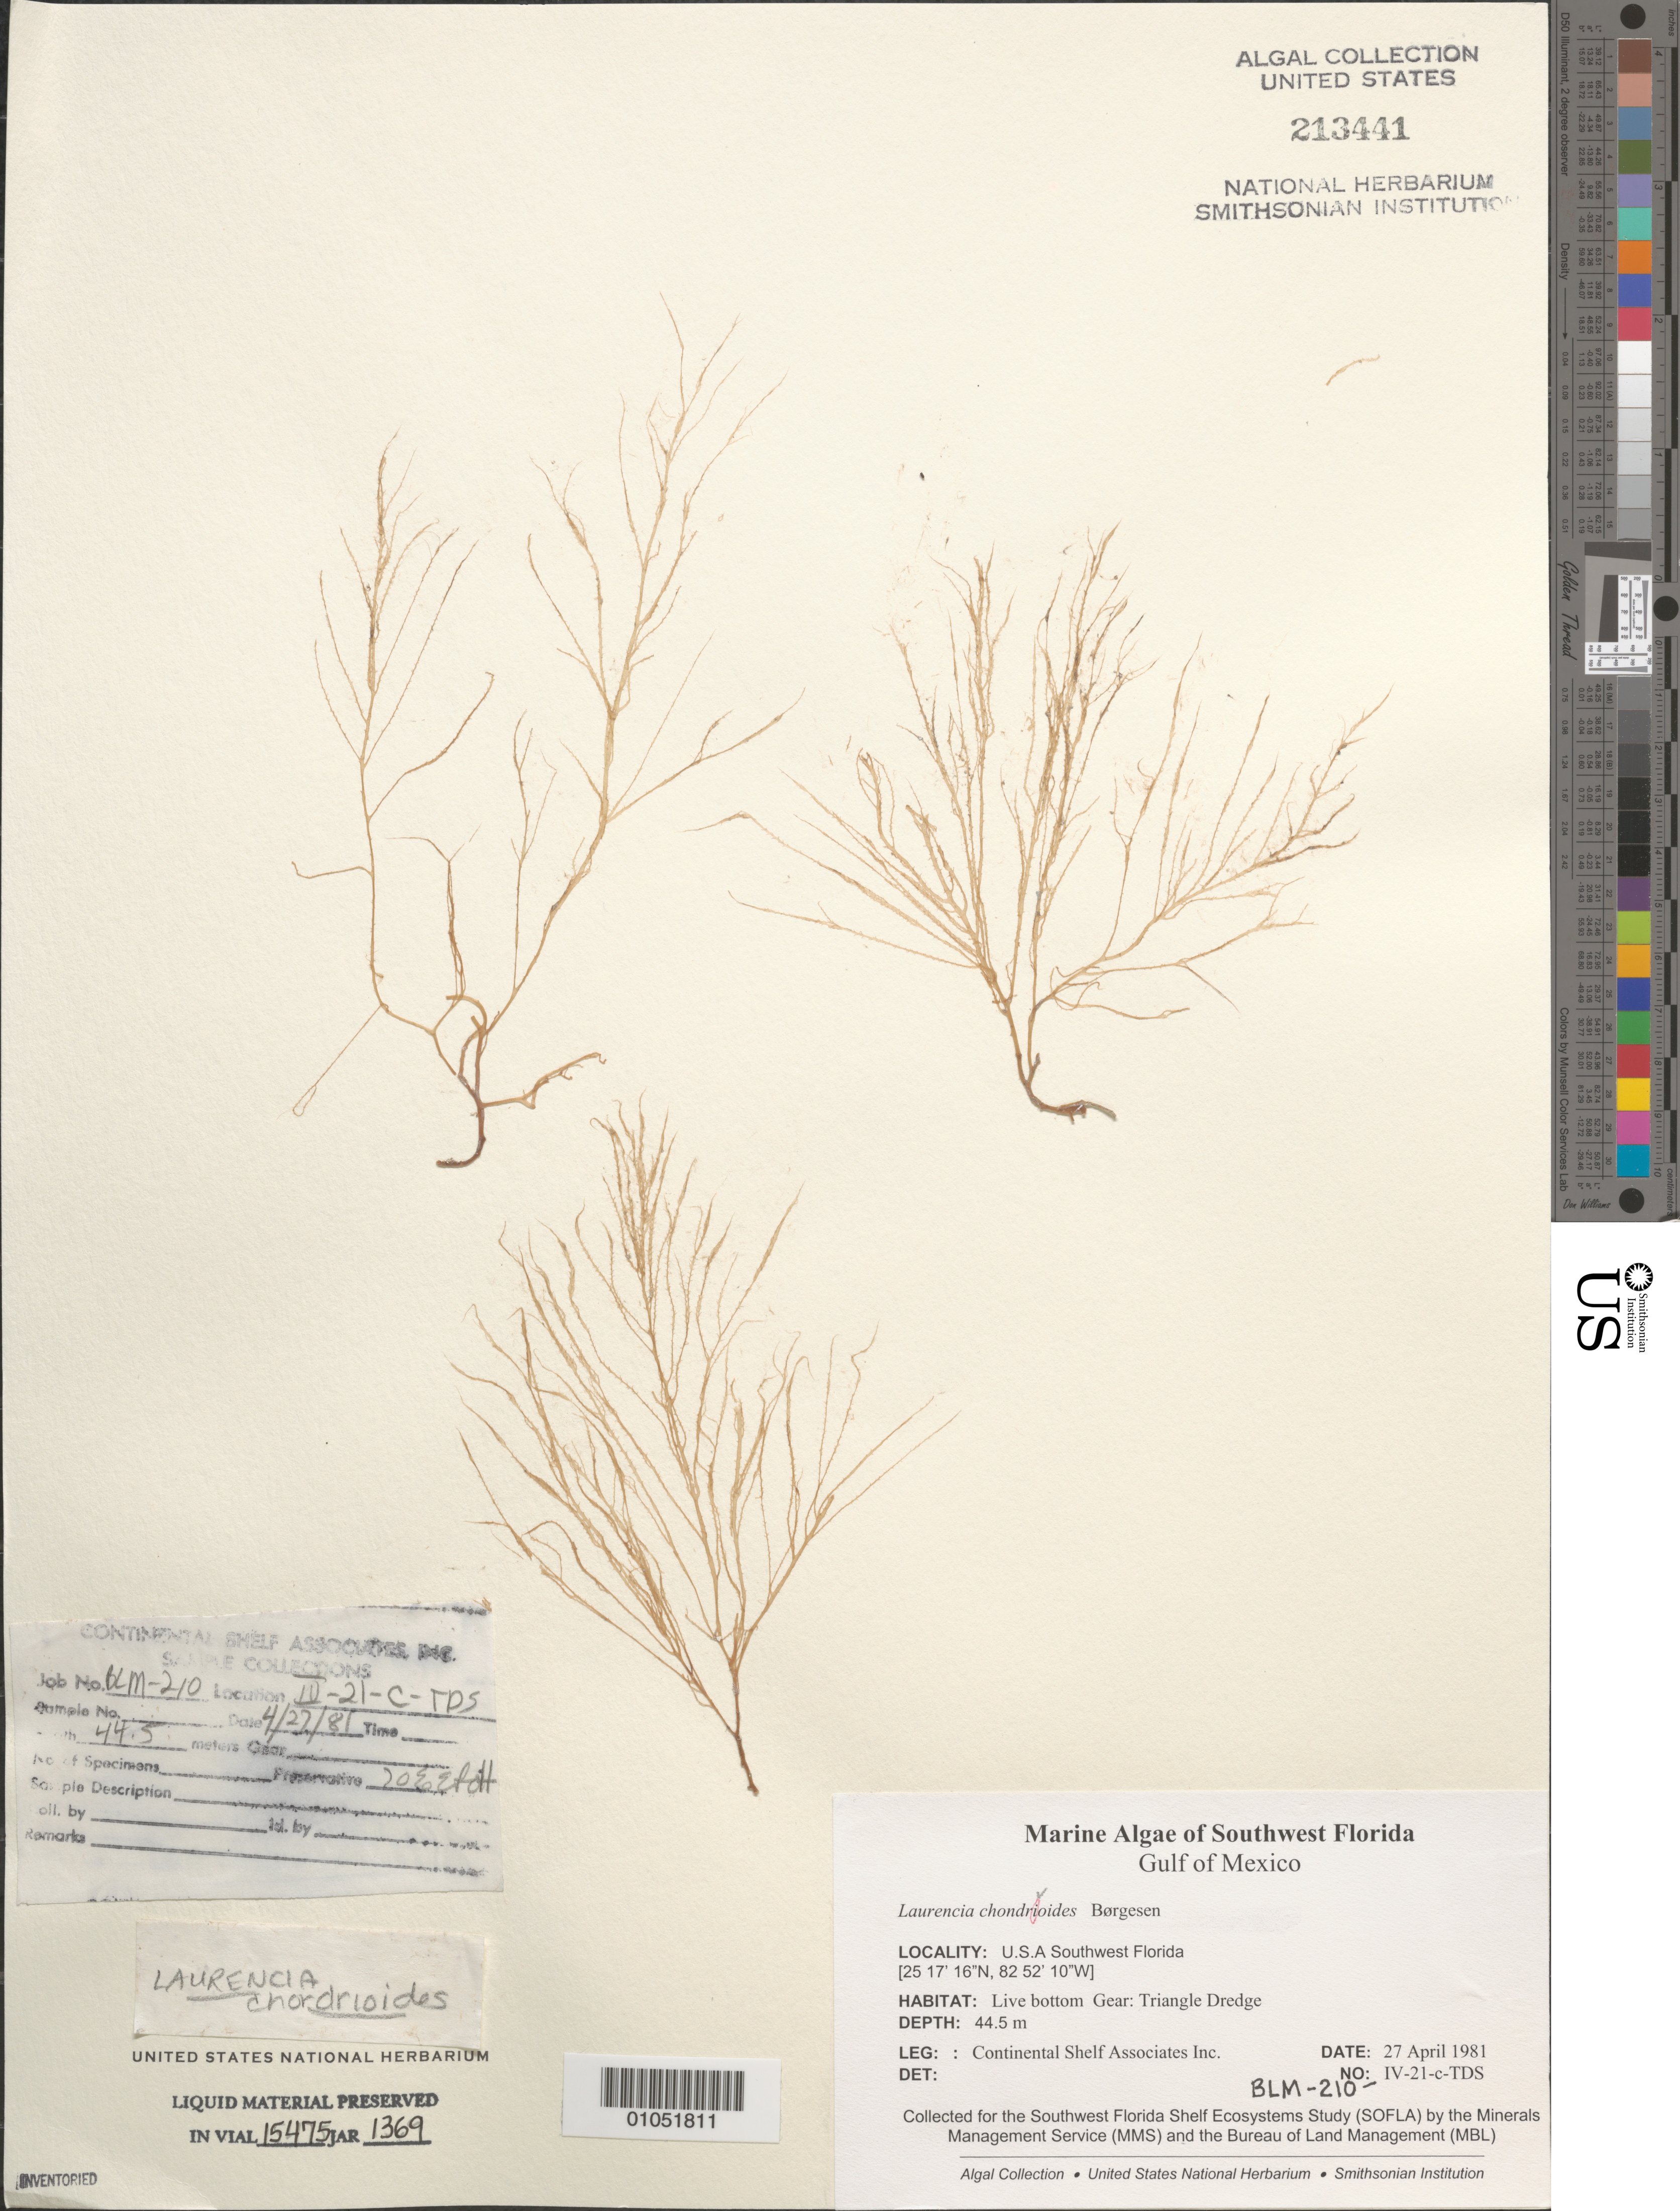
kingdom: Plantae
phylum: Rhodophyta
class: Florideophyceae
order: Ceramiales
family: Rhodomelaceae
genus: Laurencia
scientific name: Laurencia chondrioides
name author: Børgesen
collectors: Continental Shelf Associates for the MMS/BLM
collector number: BLM-210-IV-21-C-TDS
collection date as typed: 27 Apr 1981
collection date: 1981-04-27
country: United States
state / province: Florida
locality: Gulf of Mexico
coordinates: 25 17'16"N, 82 52'10"W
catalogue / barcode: US 213441